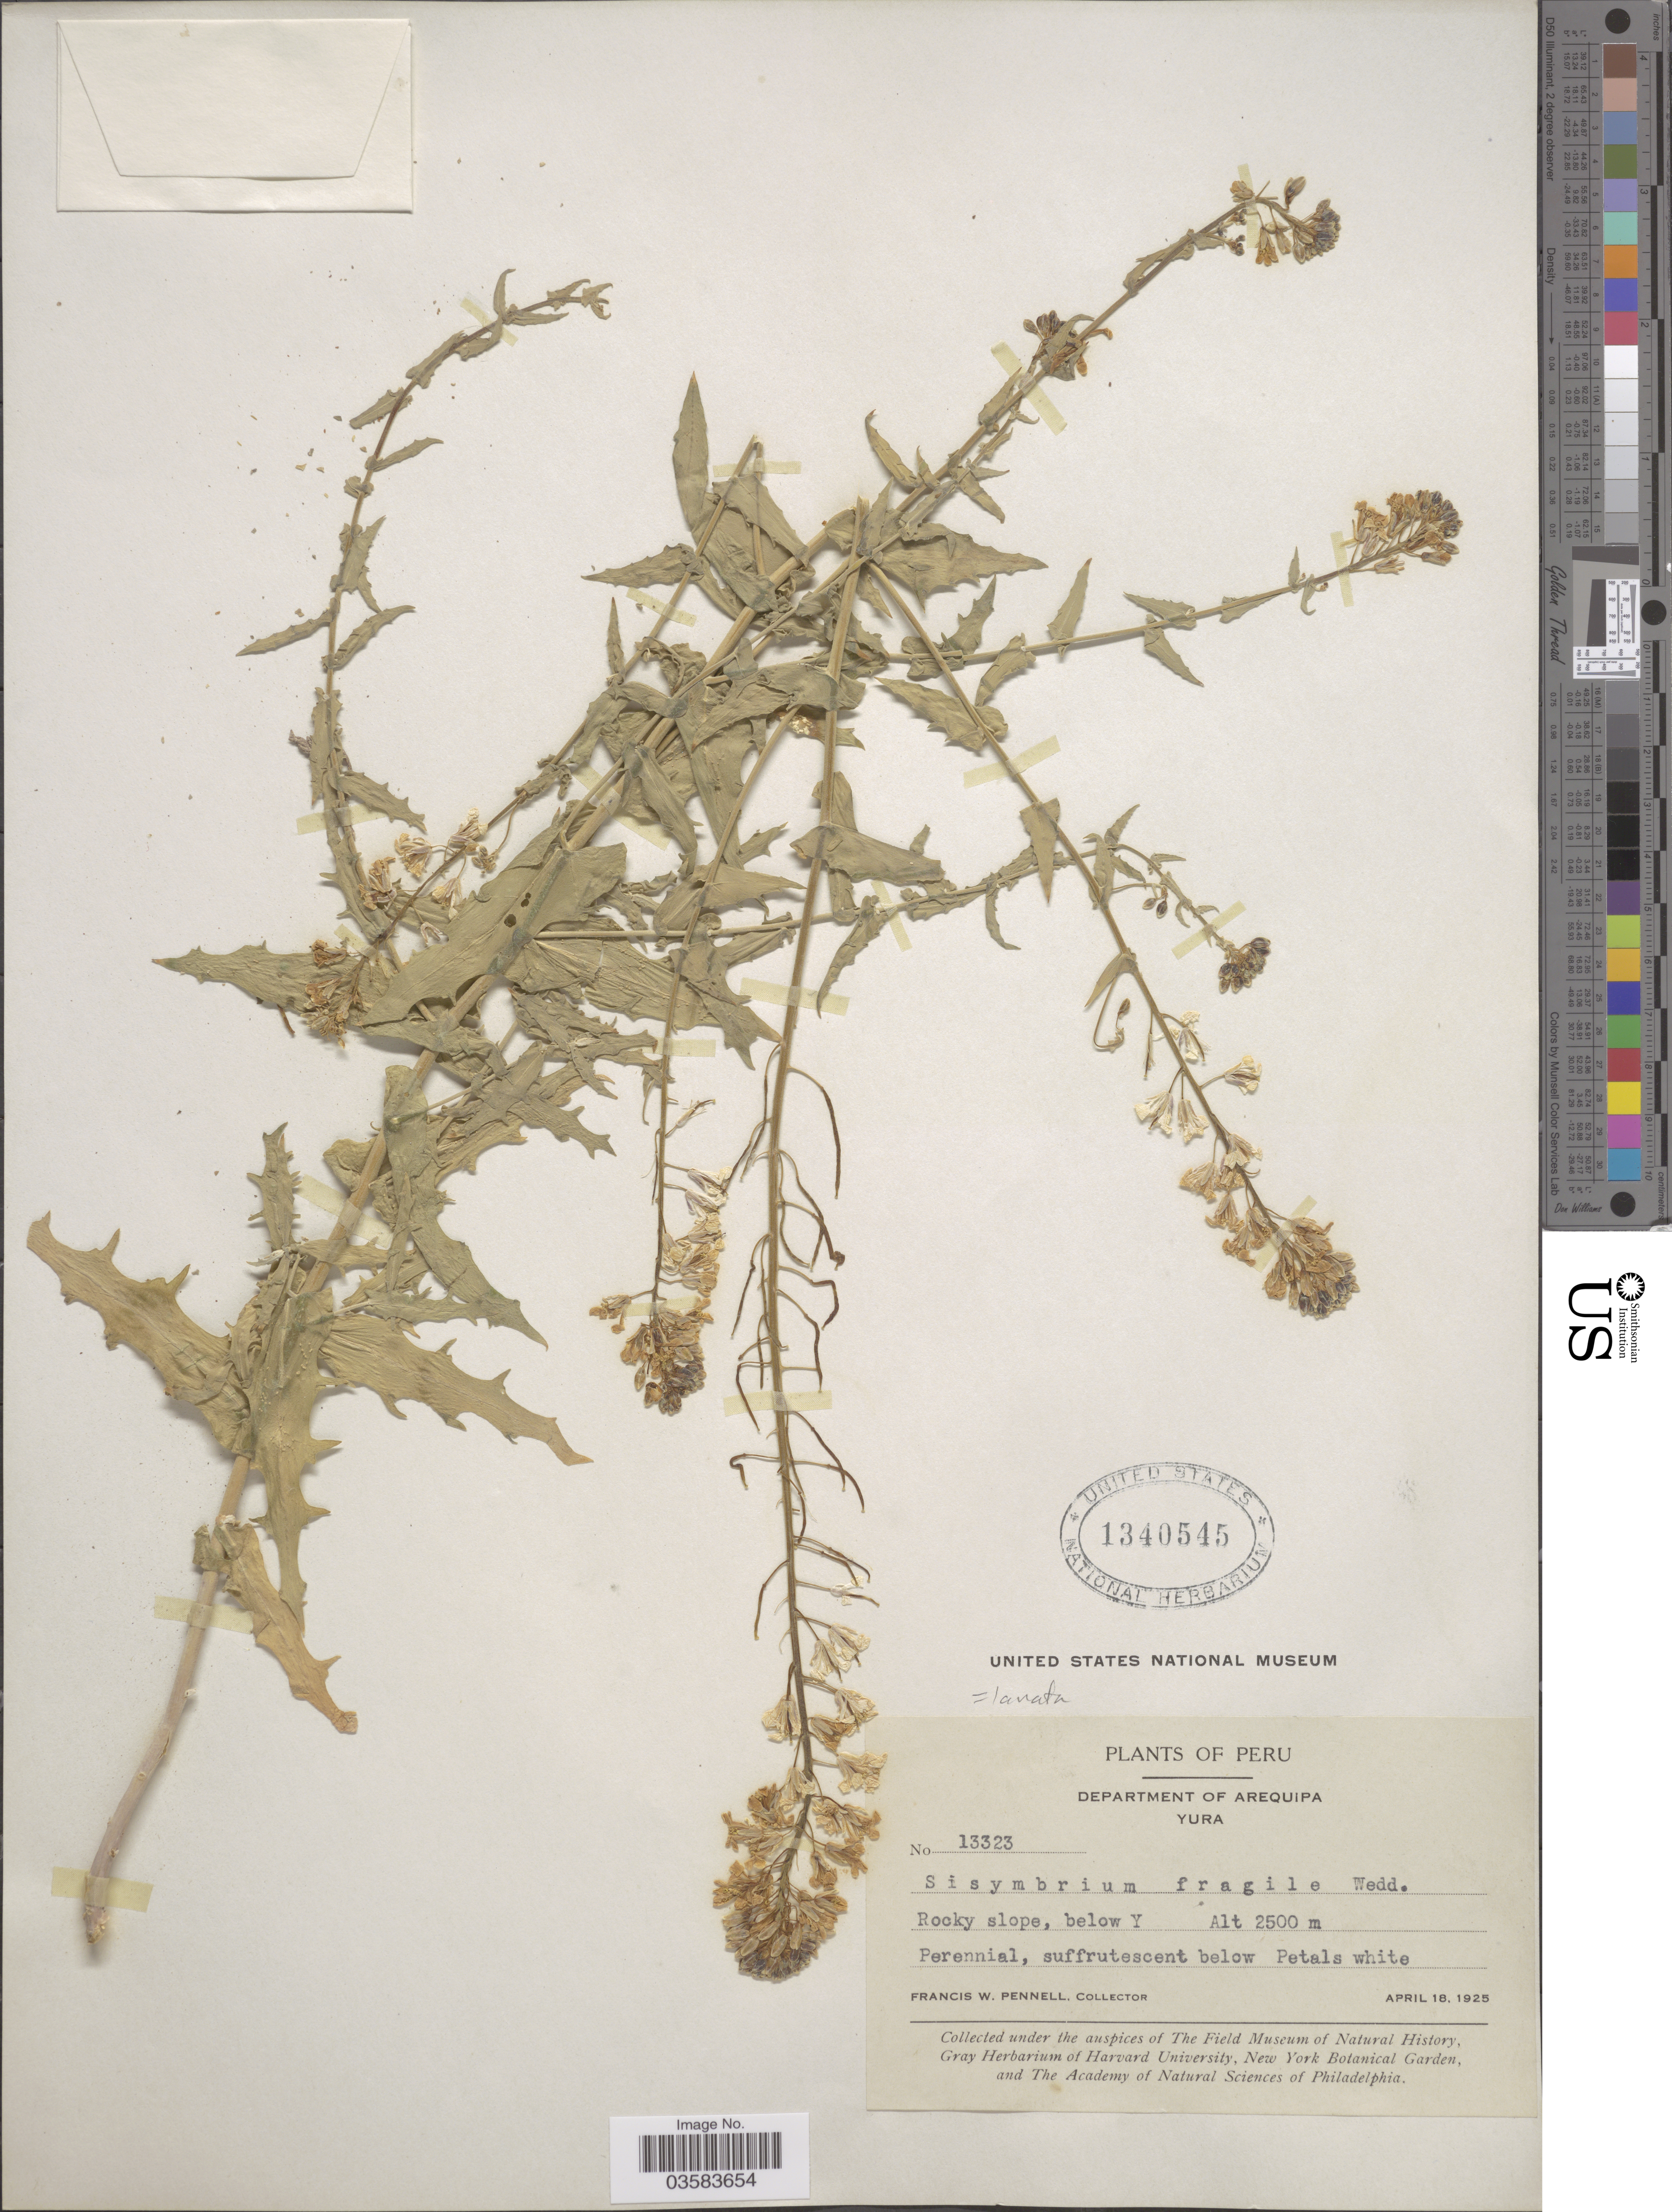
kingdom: Plantae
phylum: Tracheophyta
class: Magnoliopsida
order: Brassicales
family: Brassicaceae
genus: Neuontobotrys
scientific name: Neuontobotrys lanata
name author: (Walpers) Al-Shehbaz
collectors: F. W. Pennell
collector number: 13323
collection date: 1925-04-18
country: Peru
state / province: Arequipa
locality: Department of Arequipa. Yura. Below Y.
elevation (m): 2500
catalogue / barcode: US 1340545